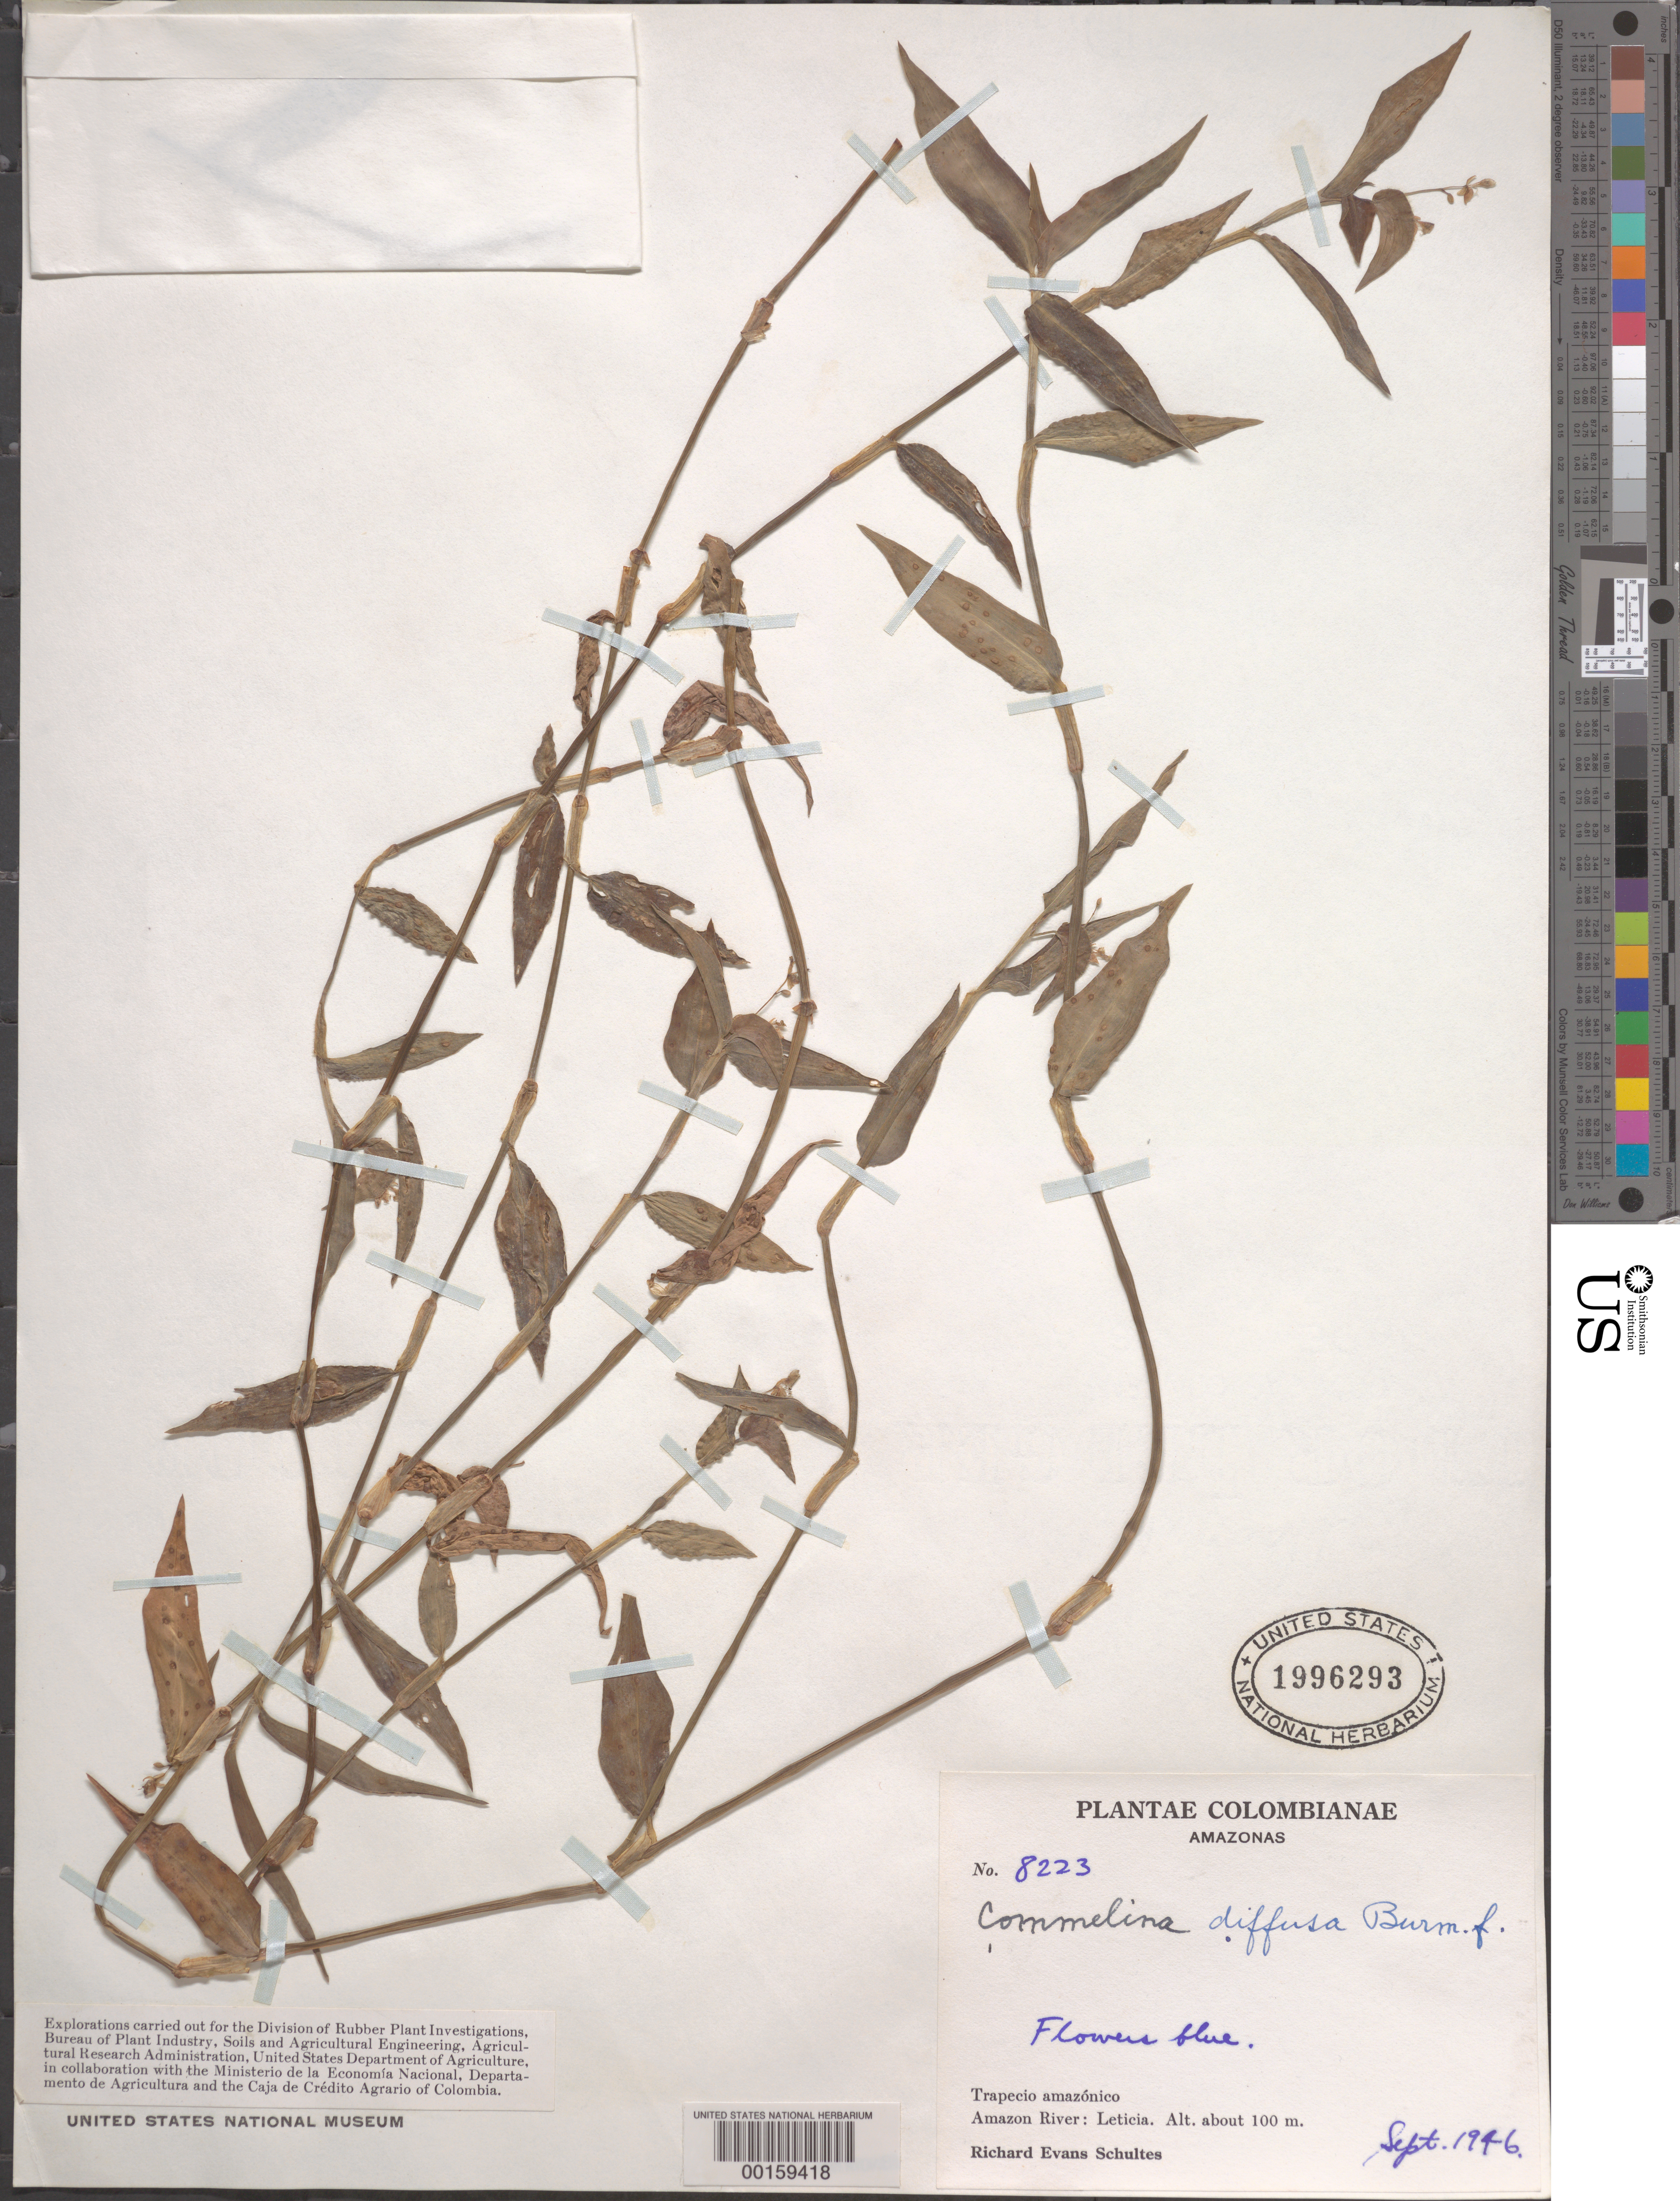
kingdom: Plantae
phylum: Tracheophyta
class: Liliopsida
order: Commelinales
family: Commelinaceae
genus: Commelina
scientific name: Commelina diffusa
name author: Burm. f.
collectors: R. E. Schultes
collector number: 8223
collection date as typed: Sep 1946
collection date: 1946-09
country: Colombia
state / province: Amazônas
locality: Leticia; on Amazon River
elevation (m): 100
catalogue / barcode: US 1996293